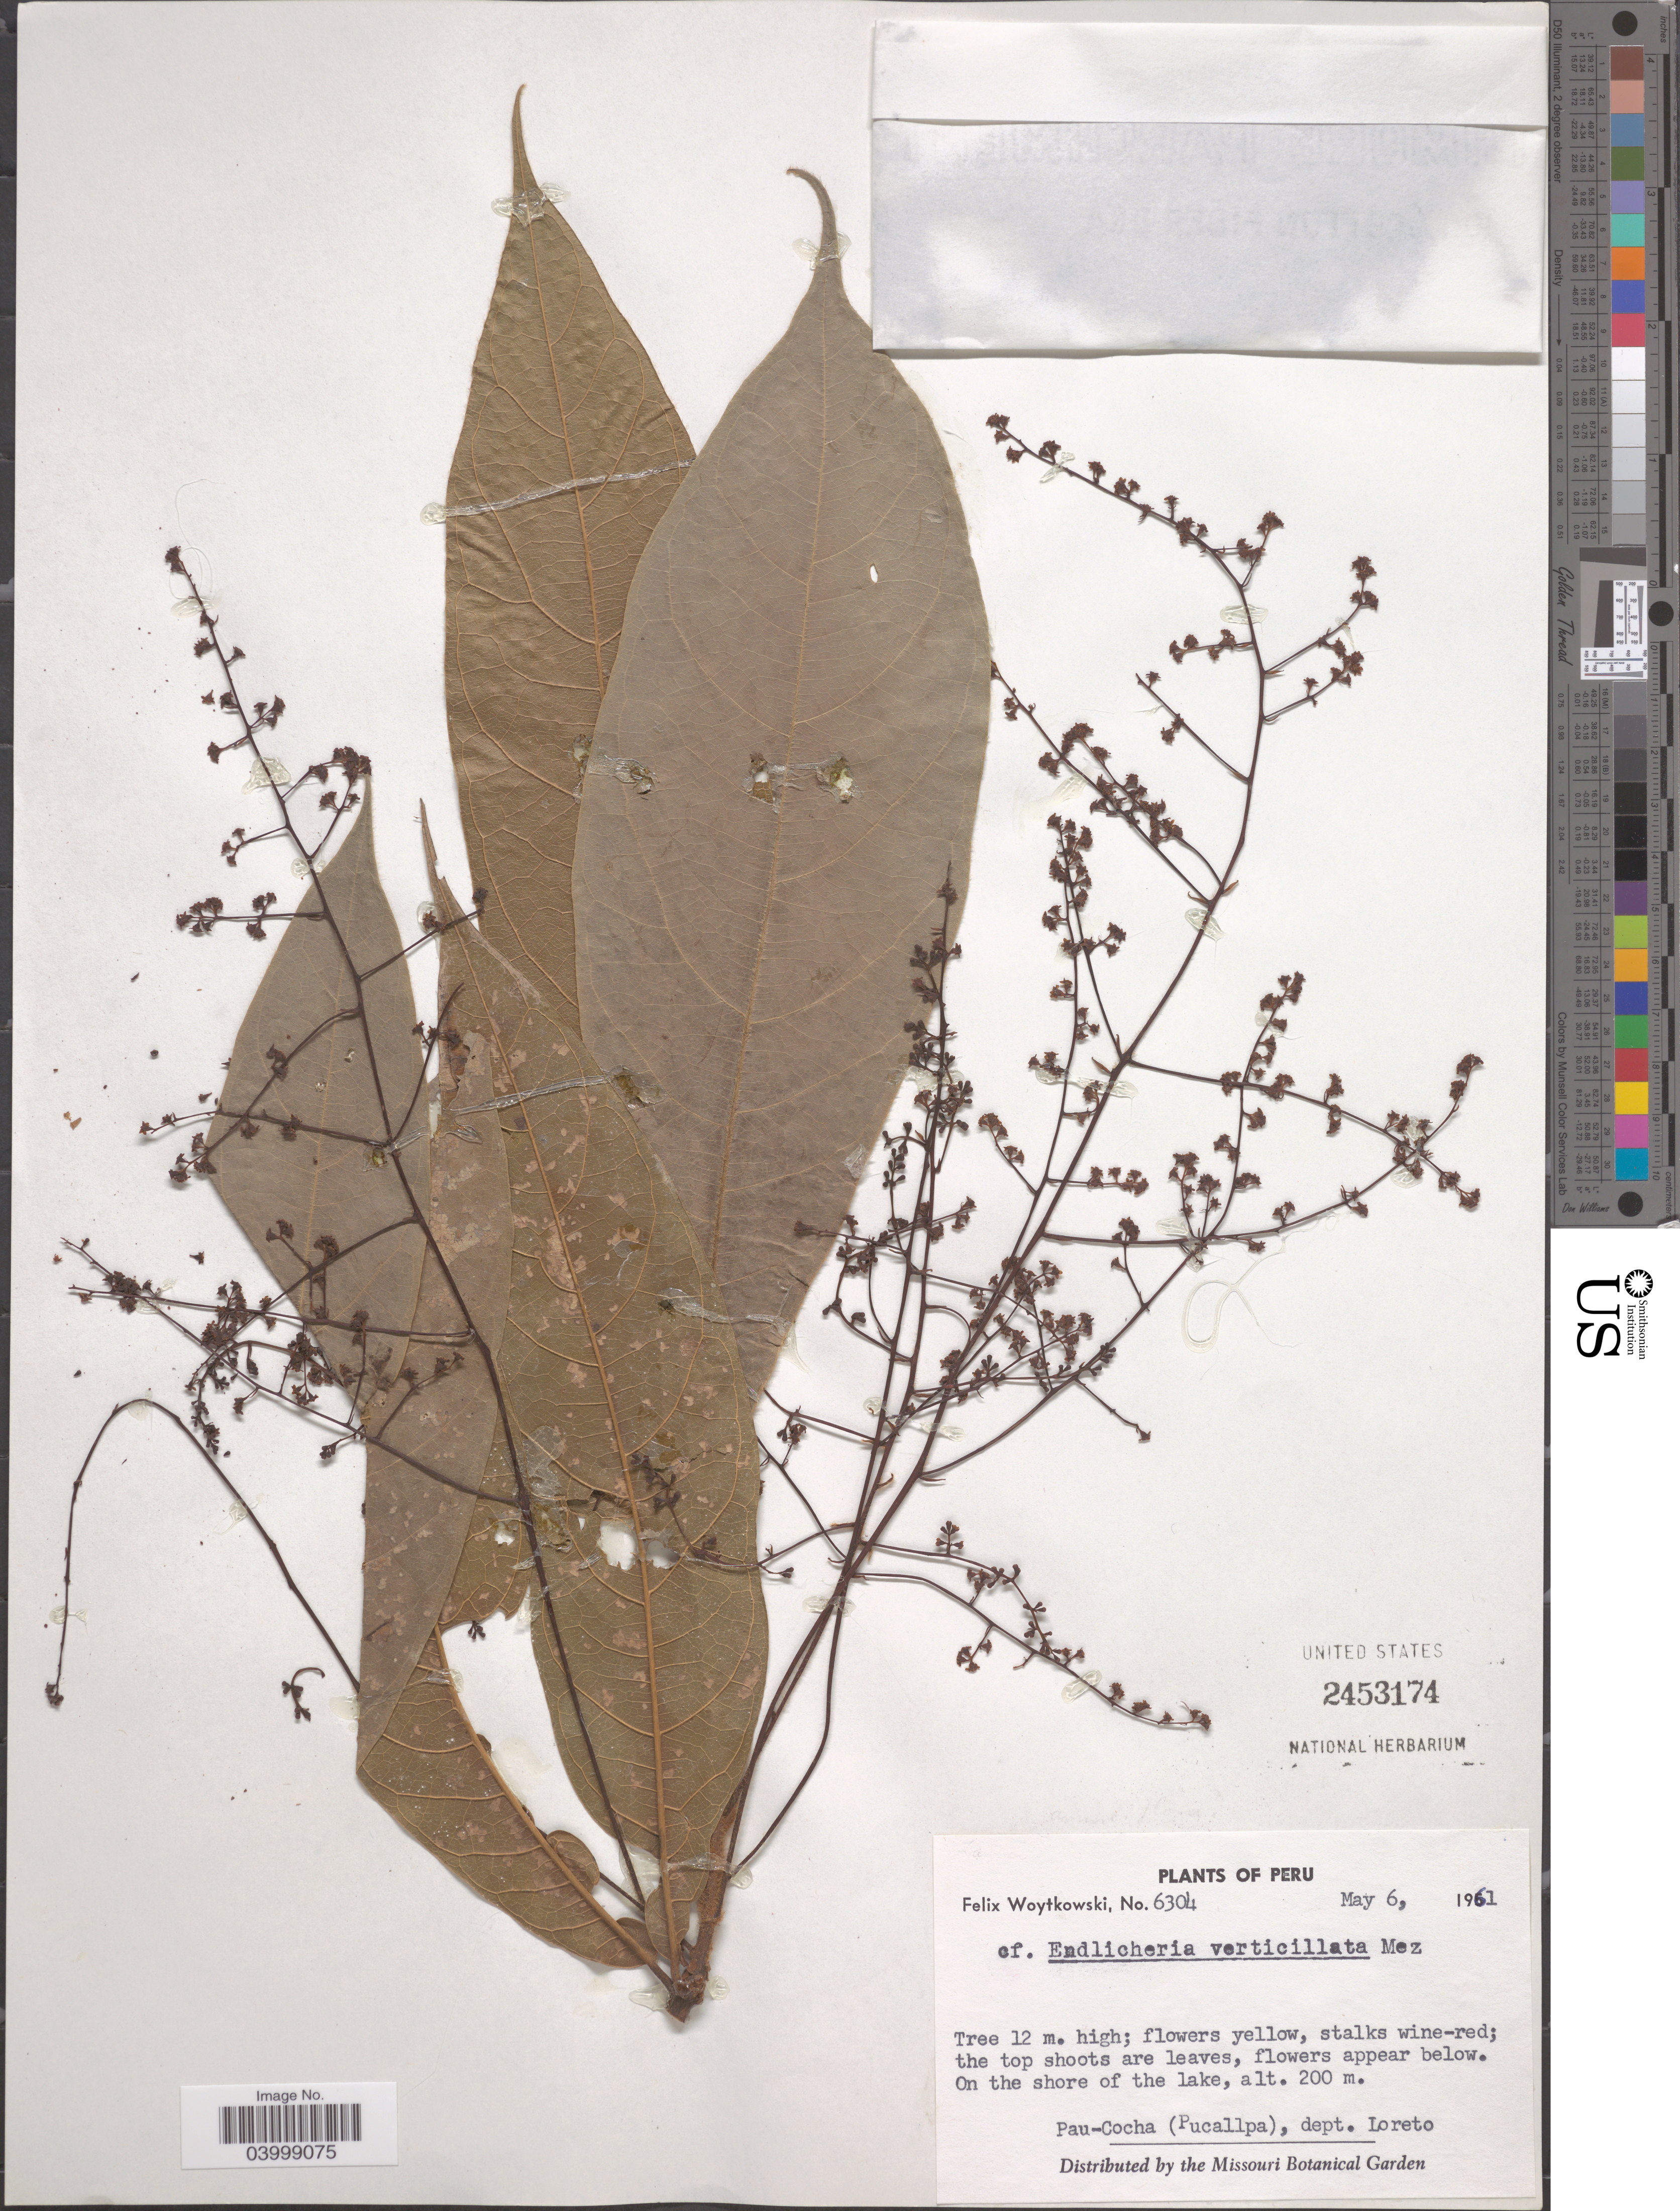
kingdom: Plantae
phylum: Tracheophyta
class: Magnoliopsida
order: Laurales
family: Lauraceae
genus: Endlicheria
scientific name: Endlicheria verticillata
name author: Mez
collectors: F. Woytkowski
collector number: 6304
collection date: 1961-05-06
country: Peru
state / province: Loreto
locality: Pau-Cocha (Pucallpa), dept. Loreto.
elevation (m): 200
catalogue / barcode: US 2453174